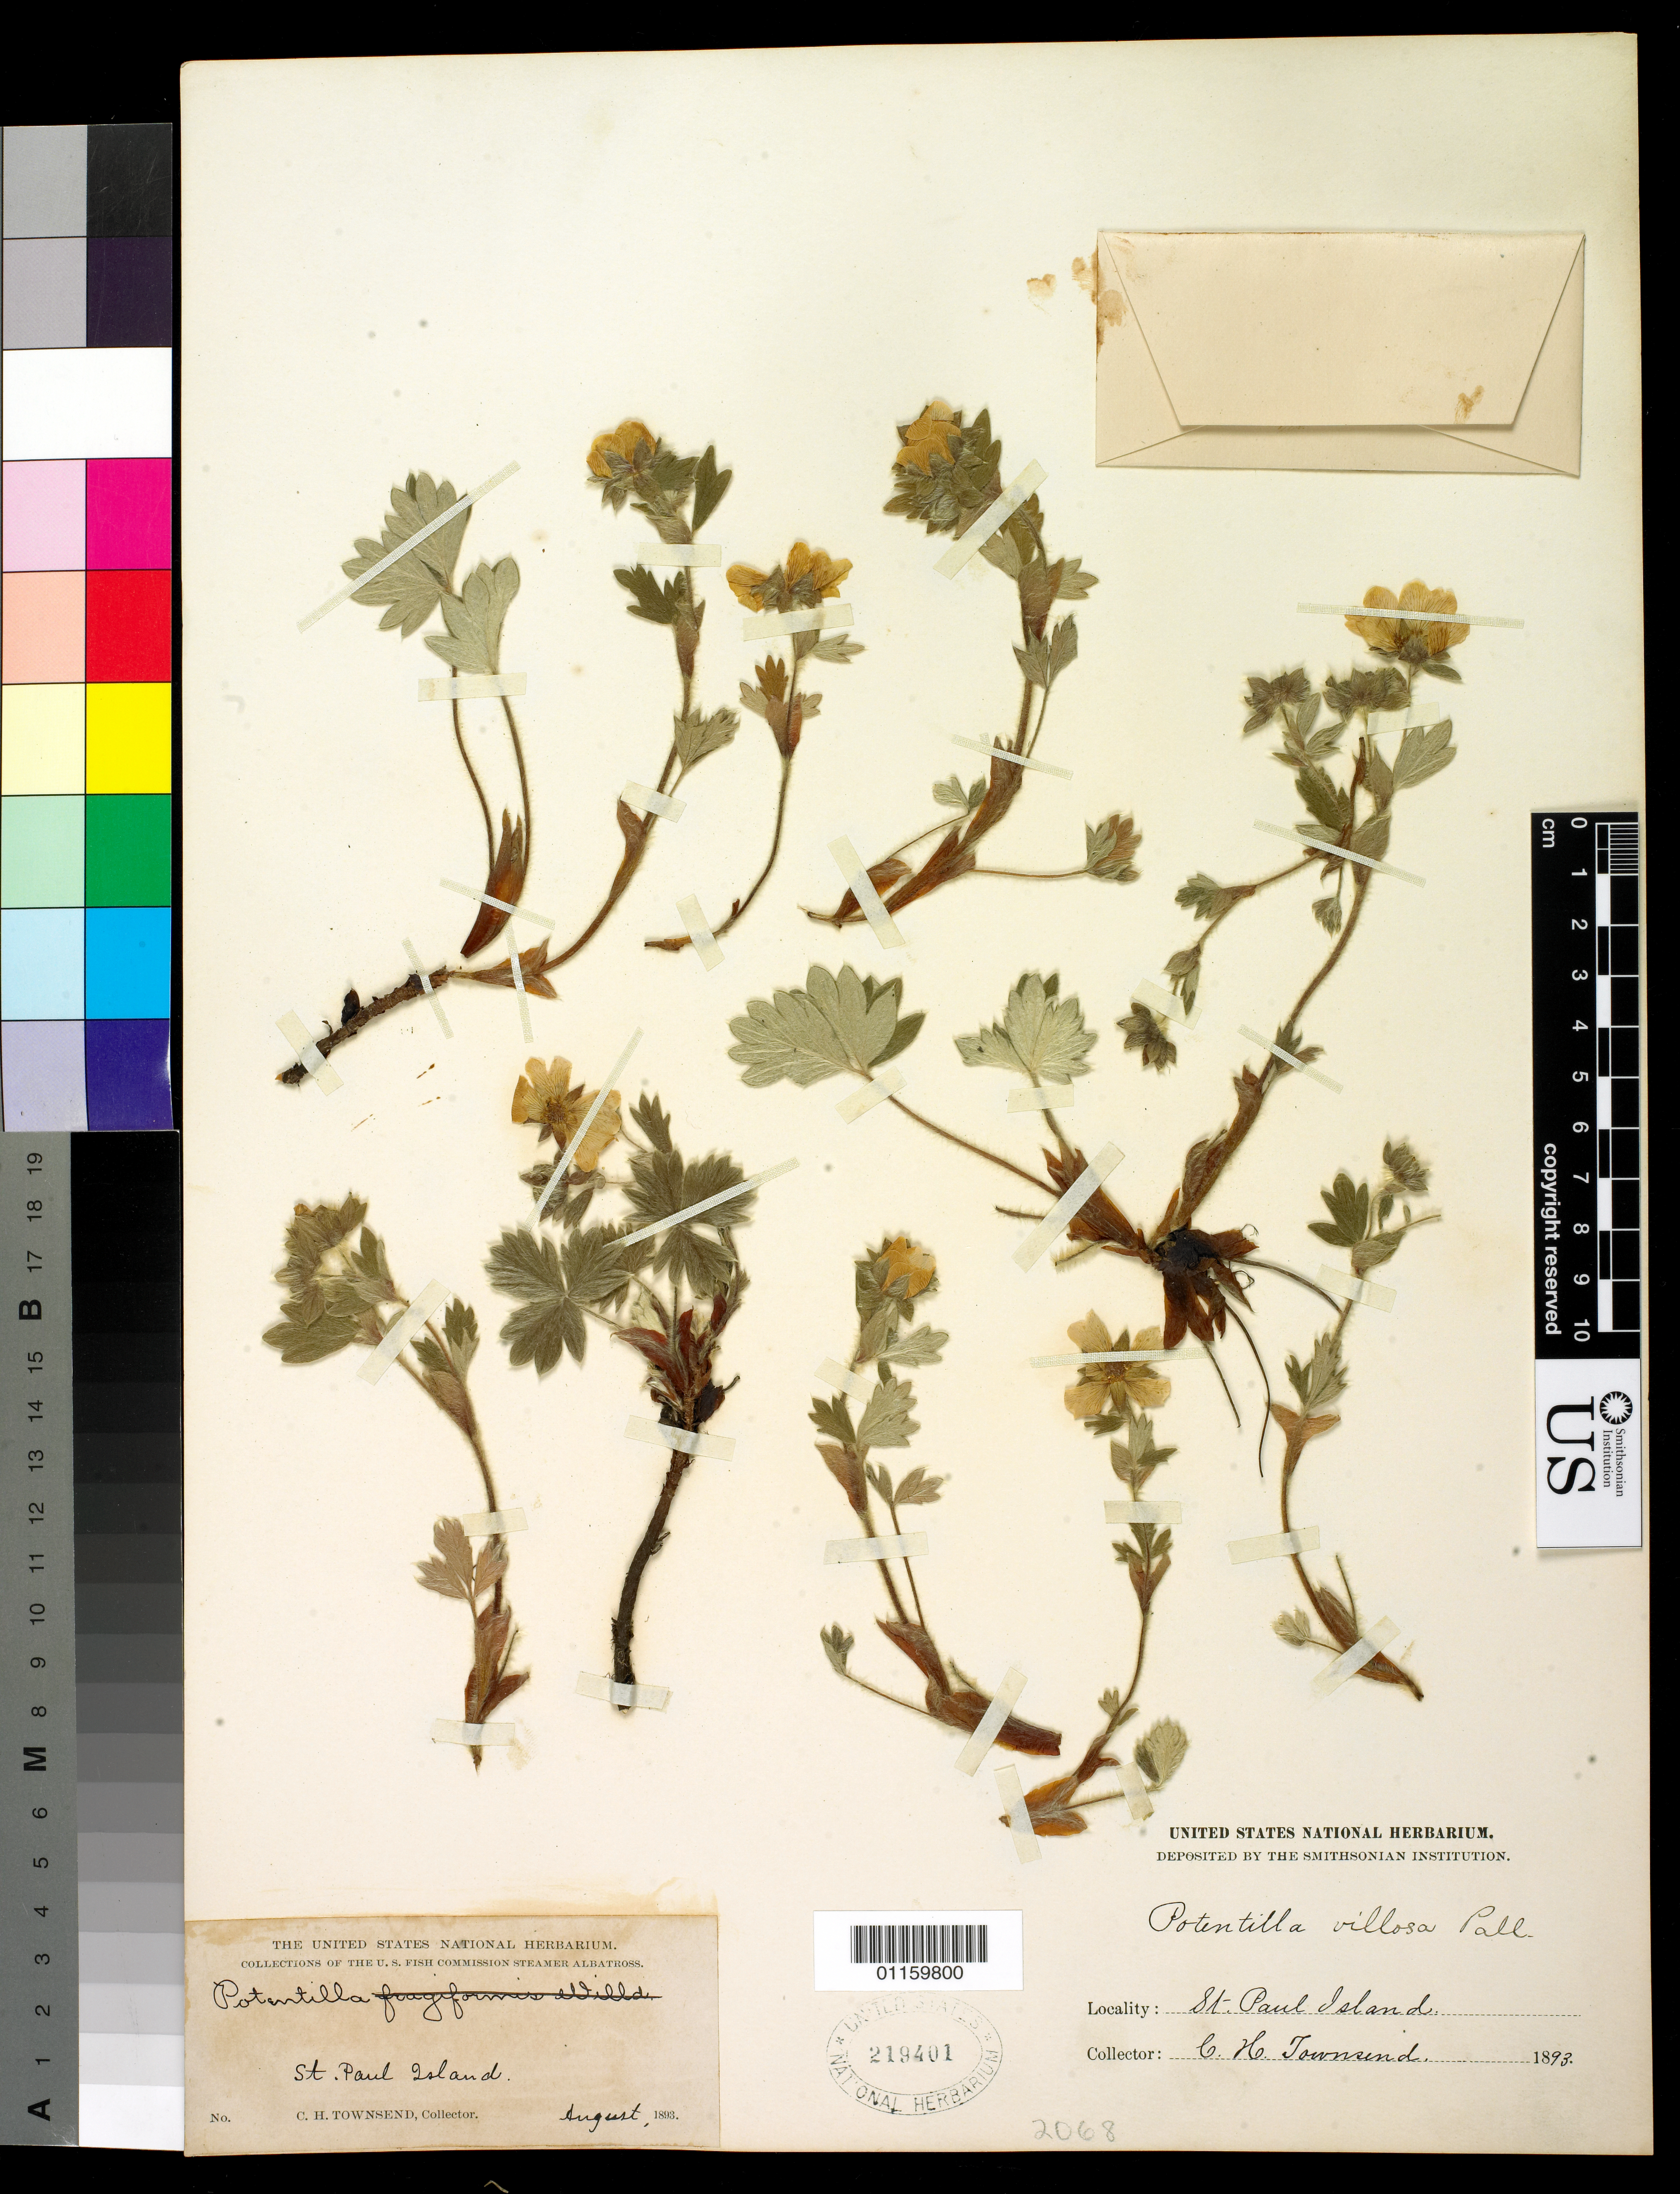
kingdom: Plantae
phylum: Tracheophyta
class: Magnoliopsida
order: Rosales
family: Rosaceae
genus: Potentilla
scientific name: Potentilla villosa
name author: Pall. ex Pursh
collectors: C. H. Townsend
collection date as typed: Aug 1893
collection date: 1893-08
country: United States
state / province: Alaska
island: St. Paul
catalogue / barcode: US 219401